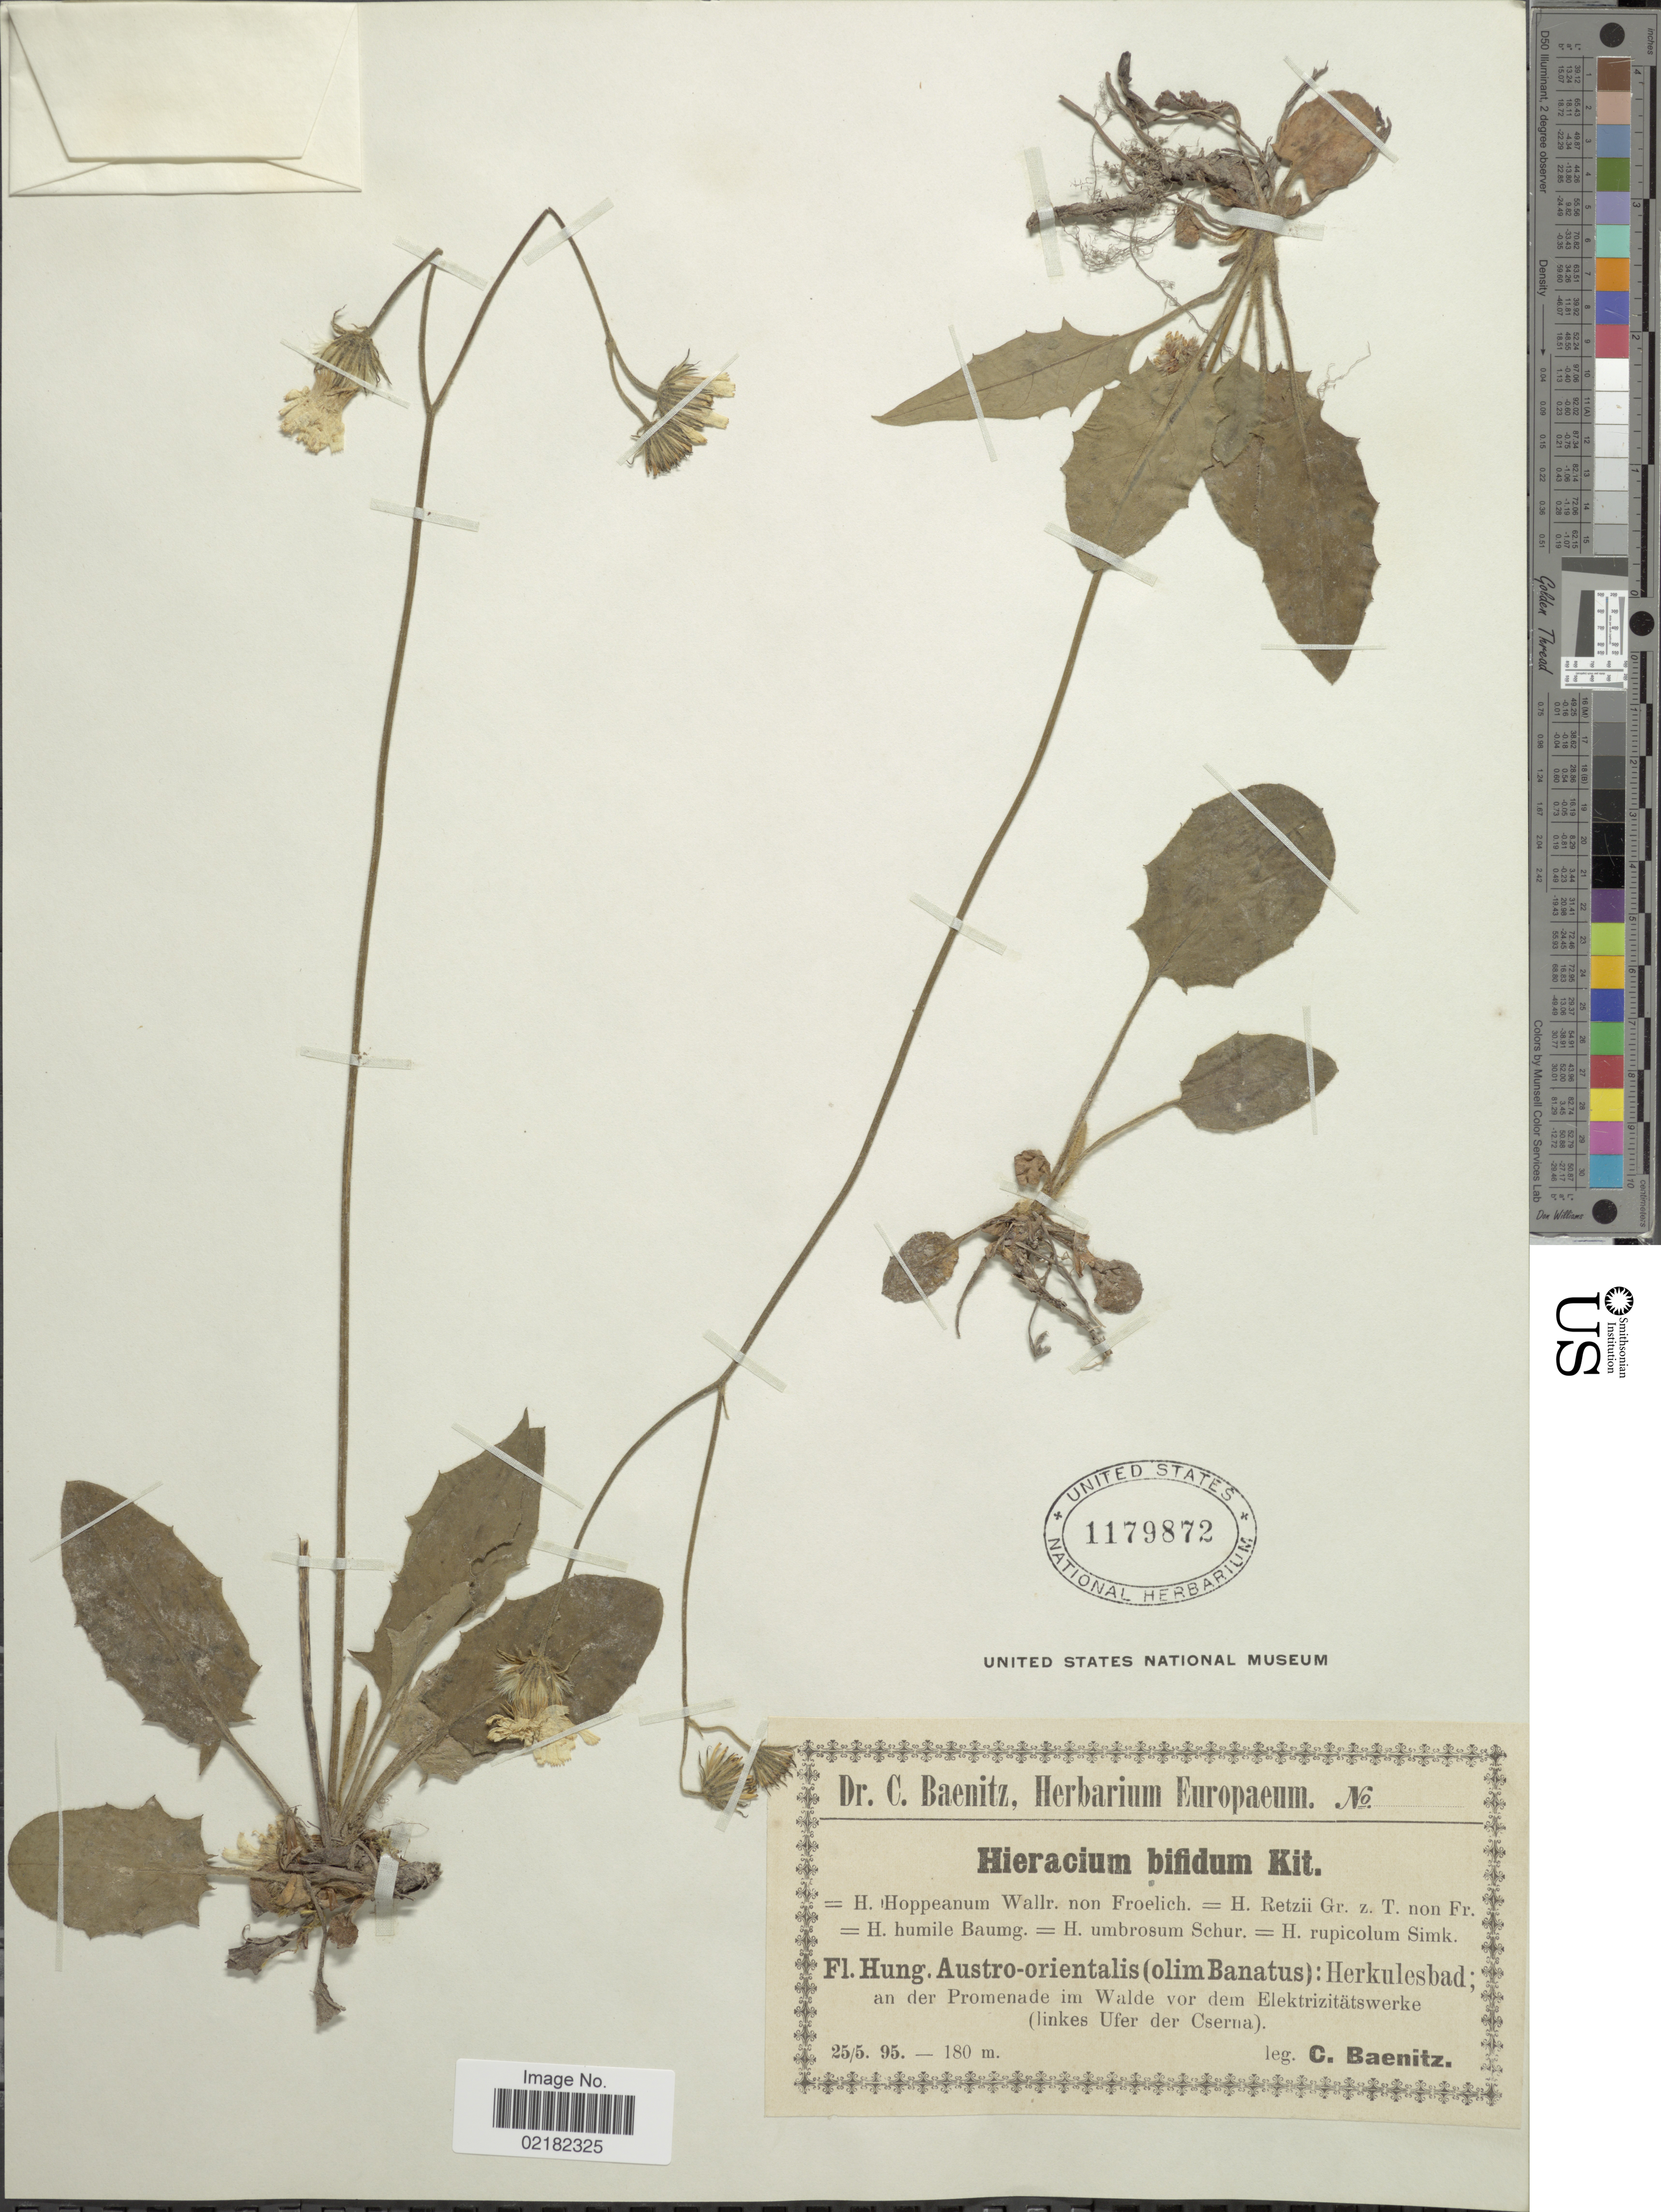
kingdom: Plantae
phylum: Tracheophyta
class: Magnoliopsida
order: Asterales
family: Asteraceae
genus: Hieracium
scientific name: Hieracium bifidum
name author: Hornem.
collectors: C. G. Baenitz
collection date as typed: Transcribed d/m/y: 25/5/95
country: Romania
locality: Hung. Austro-orietalis (olim Banatus): Herkulesbas; an der Promenade im Walde vor dem Elektrizatswerke (linkes Ufer der Cserna).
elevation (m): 180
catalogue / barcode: US 1179872